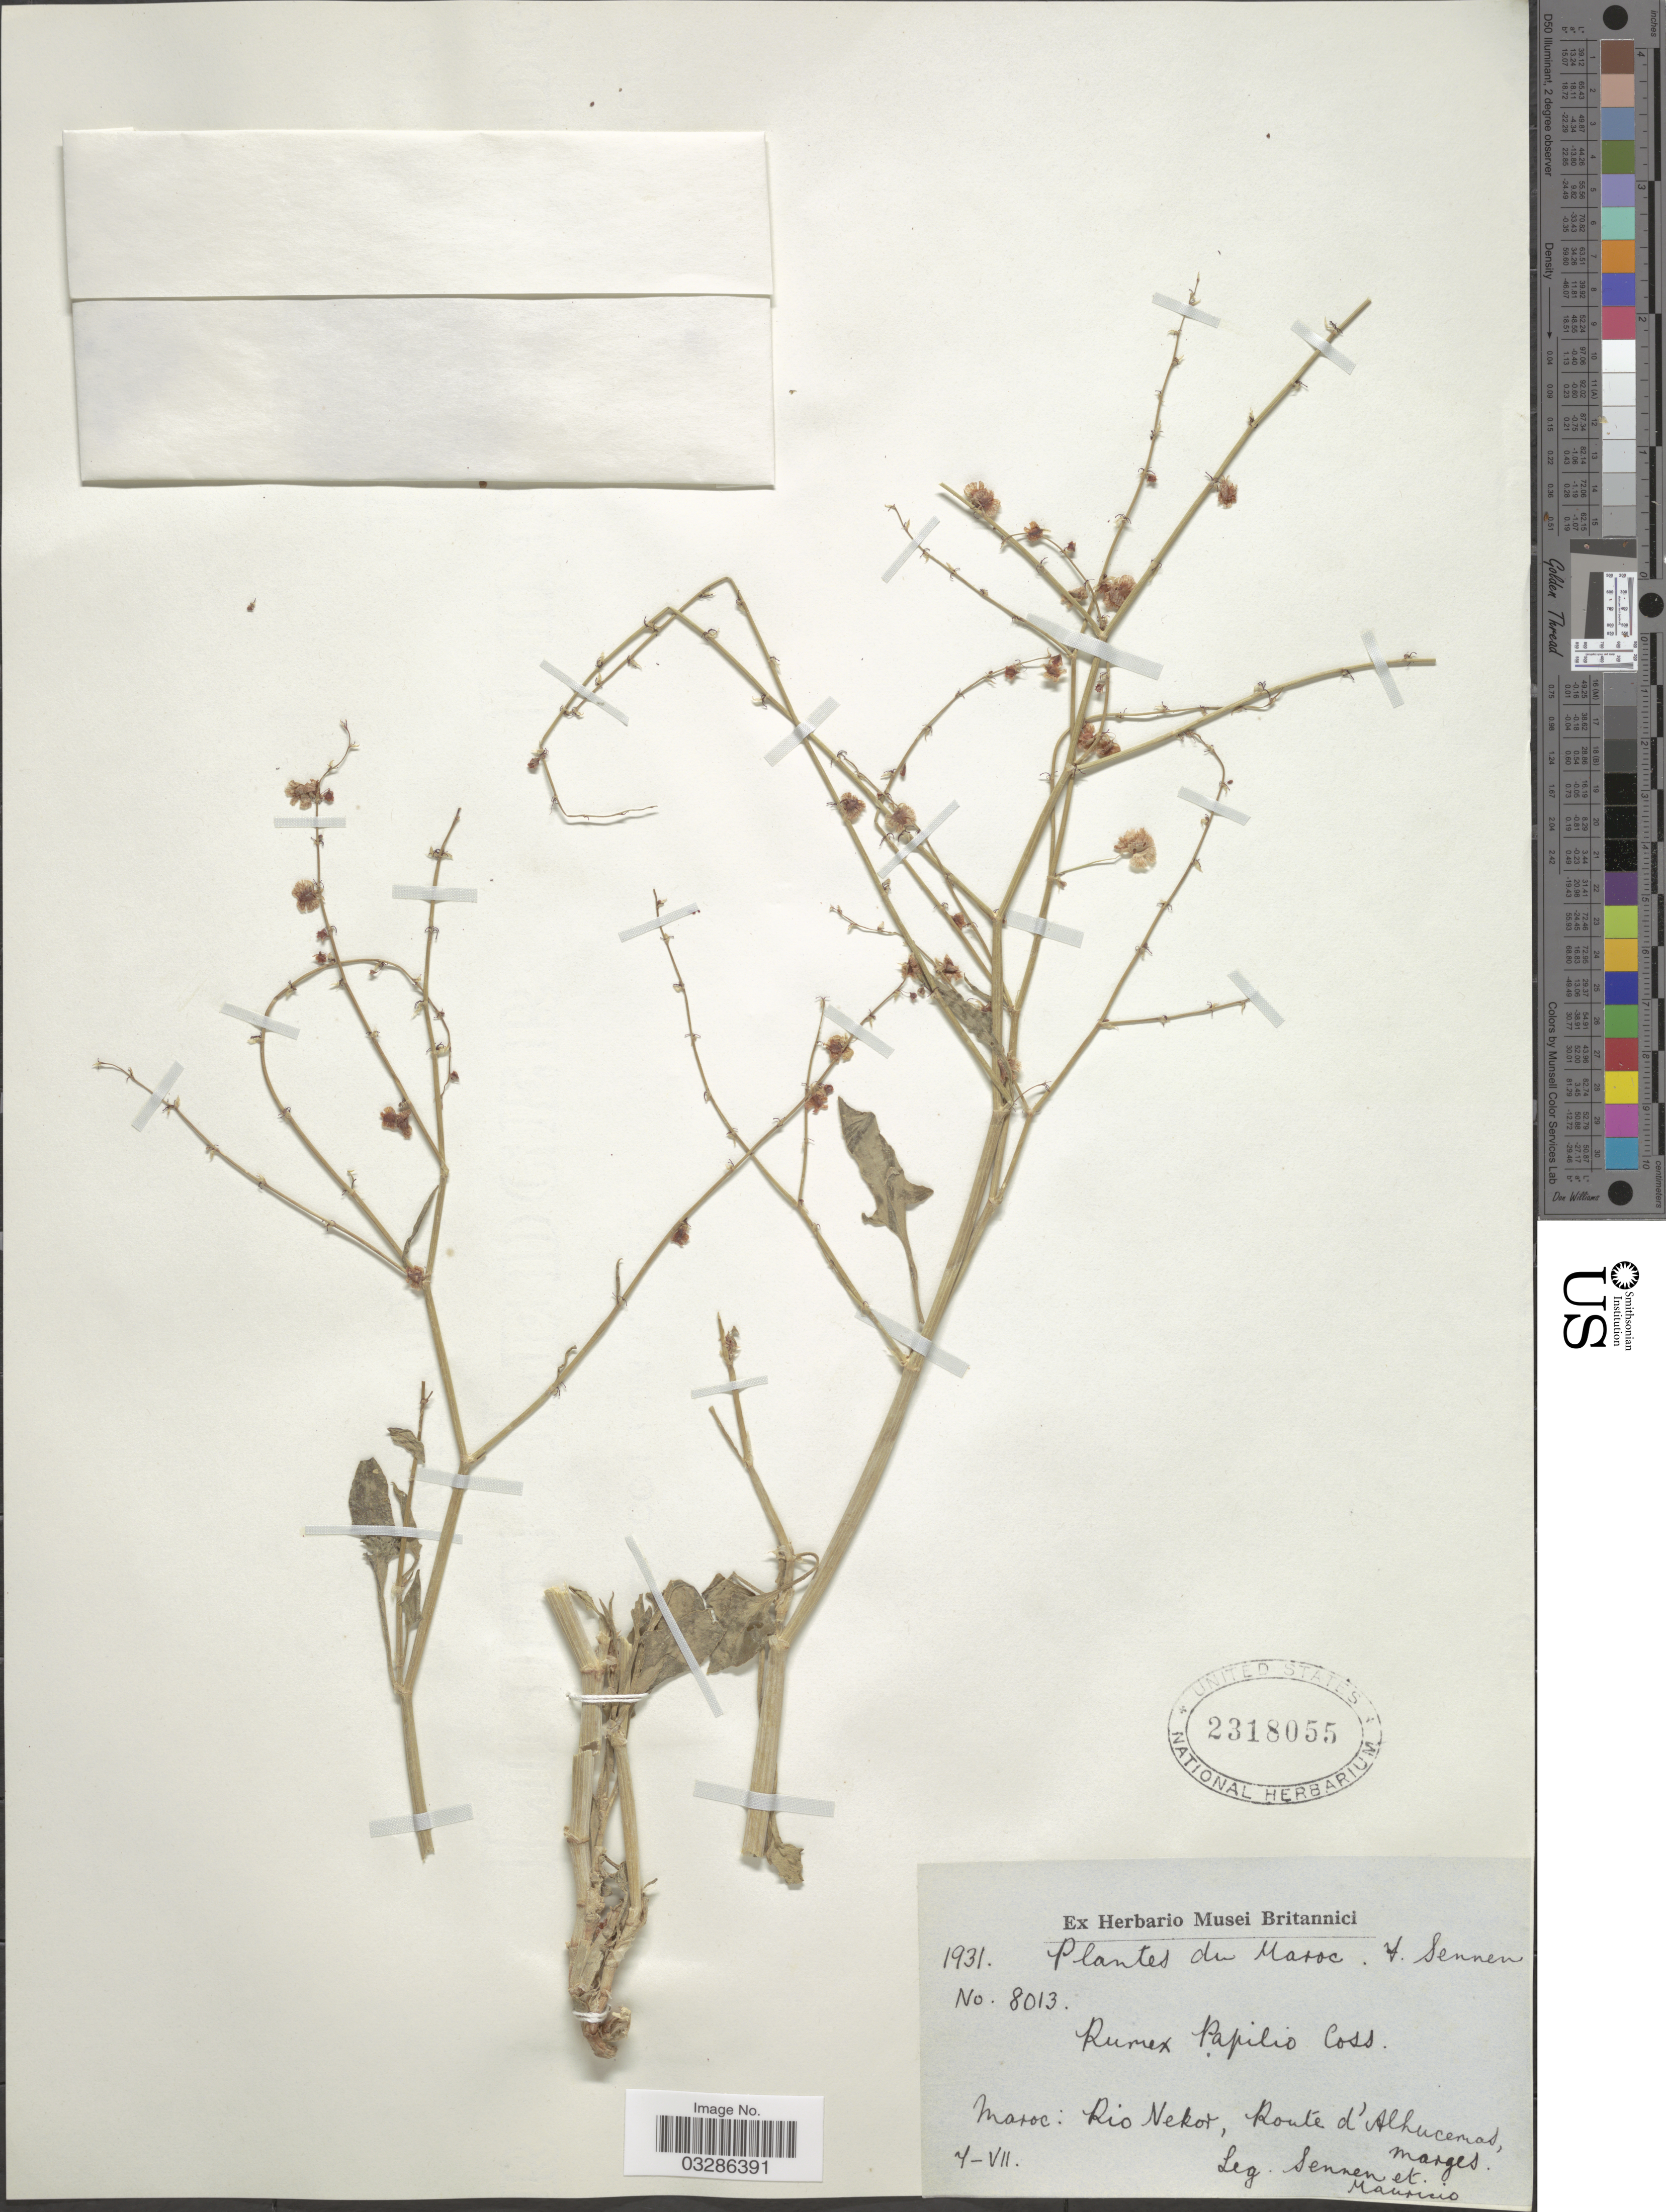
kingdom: Plantae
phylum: Tracheophyta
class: Magnoliopsida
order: Caryophyllales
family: Polygonaceae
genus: Rumex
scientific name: Rumex papilio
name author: Coss. & Balansa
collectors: E. Sennen & Mauricio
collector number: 8013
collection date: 1931-07-07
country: Morocco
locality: Maroc: Rio Nekor, Route d'Alhucemas, marges.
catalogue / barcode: US 2318055